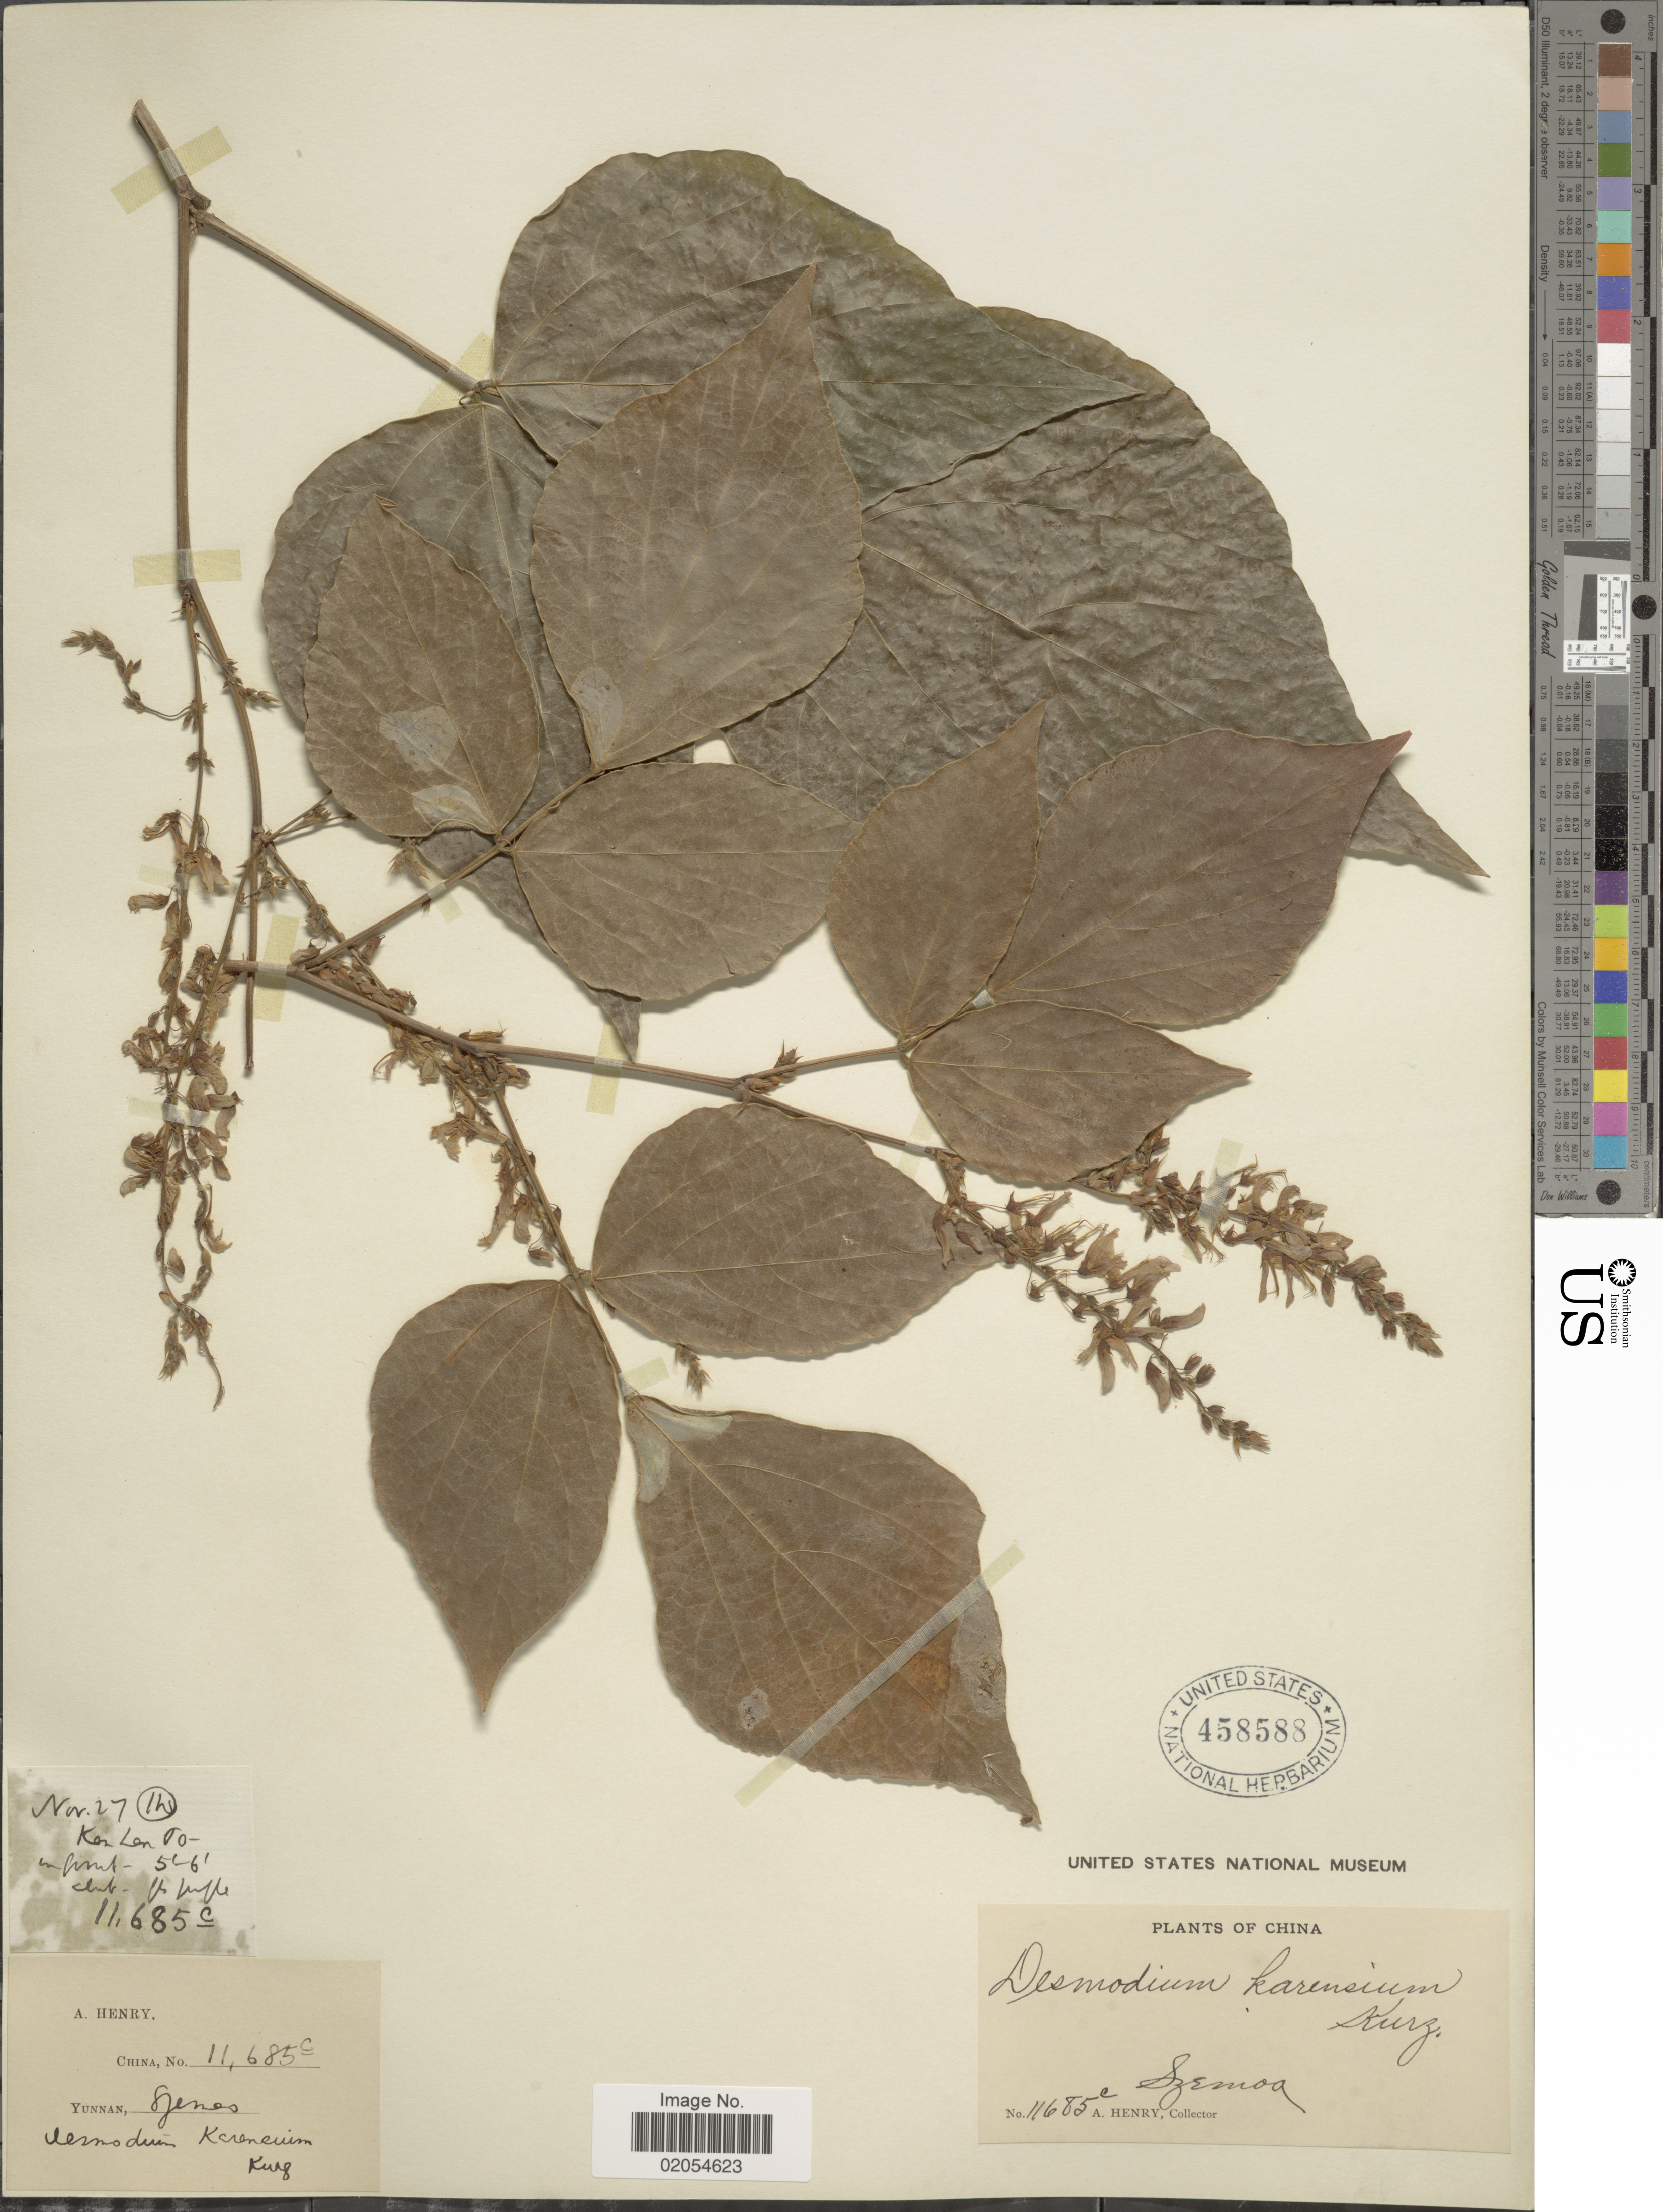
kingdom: Plantae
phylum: Tracheophyta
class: Magnoliopsida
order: Fabales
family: Fabaceae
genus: Puhuaea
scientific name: Puhuaea megaphylla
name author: (Zoll. & Moritzi) H. Ohashi & K. Ohashi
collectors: A. Henry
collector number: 11685 C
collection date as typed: Transcribed d/m/y: /11/27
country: China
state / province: Yunnan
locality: Szemao. Ken Len Po. Ho.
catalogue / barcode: US 458588